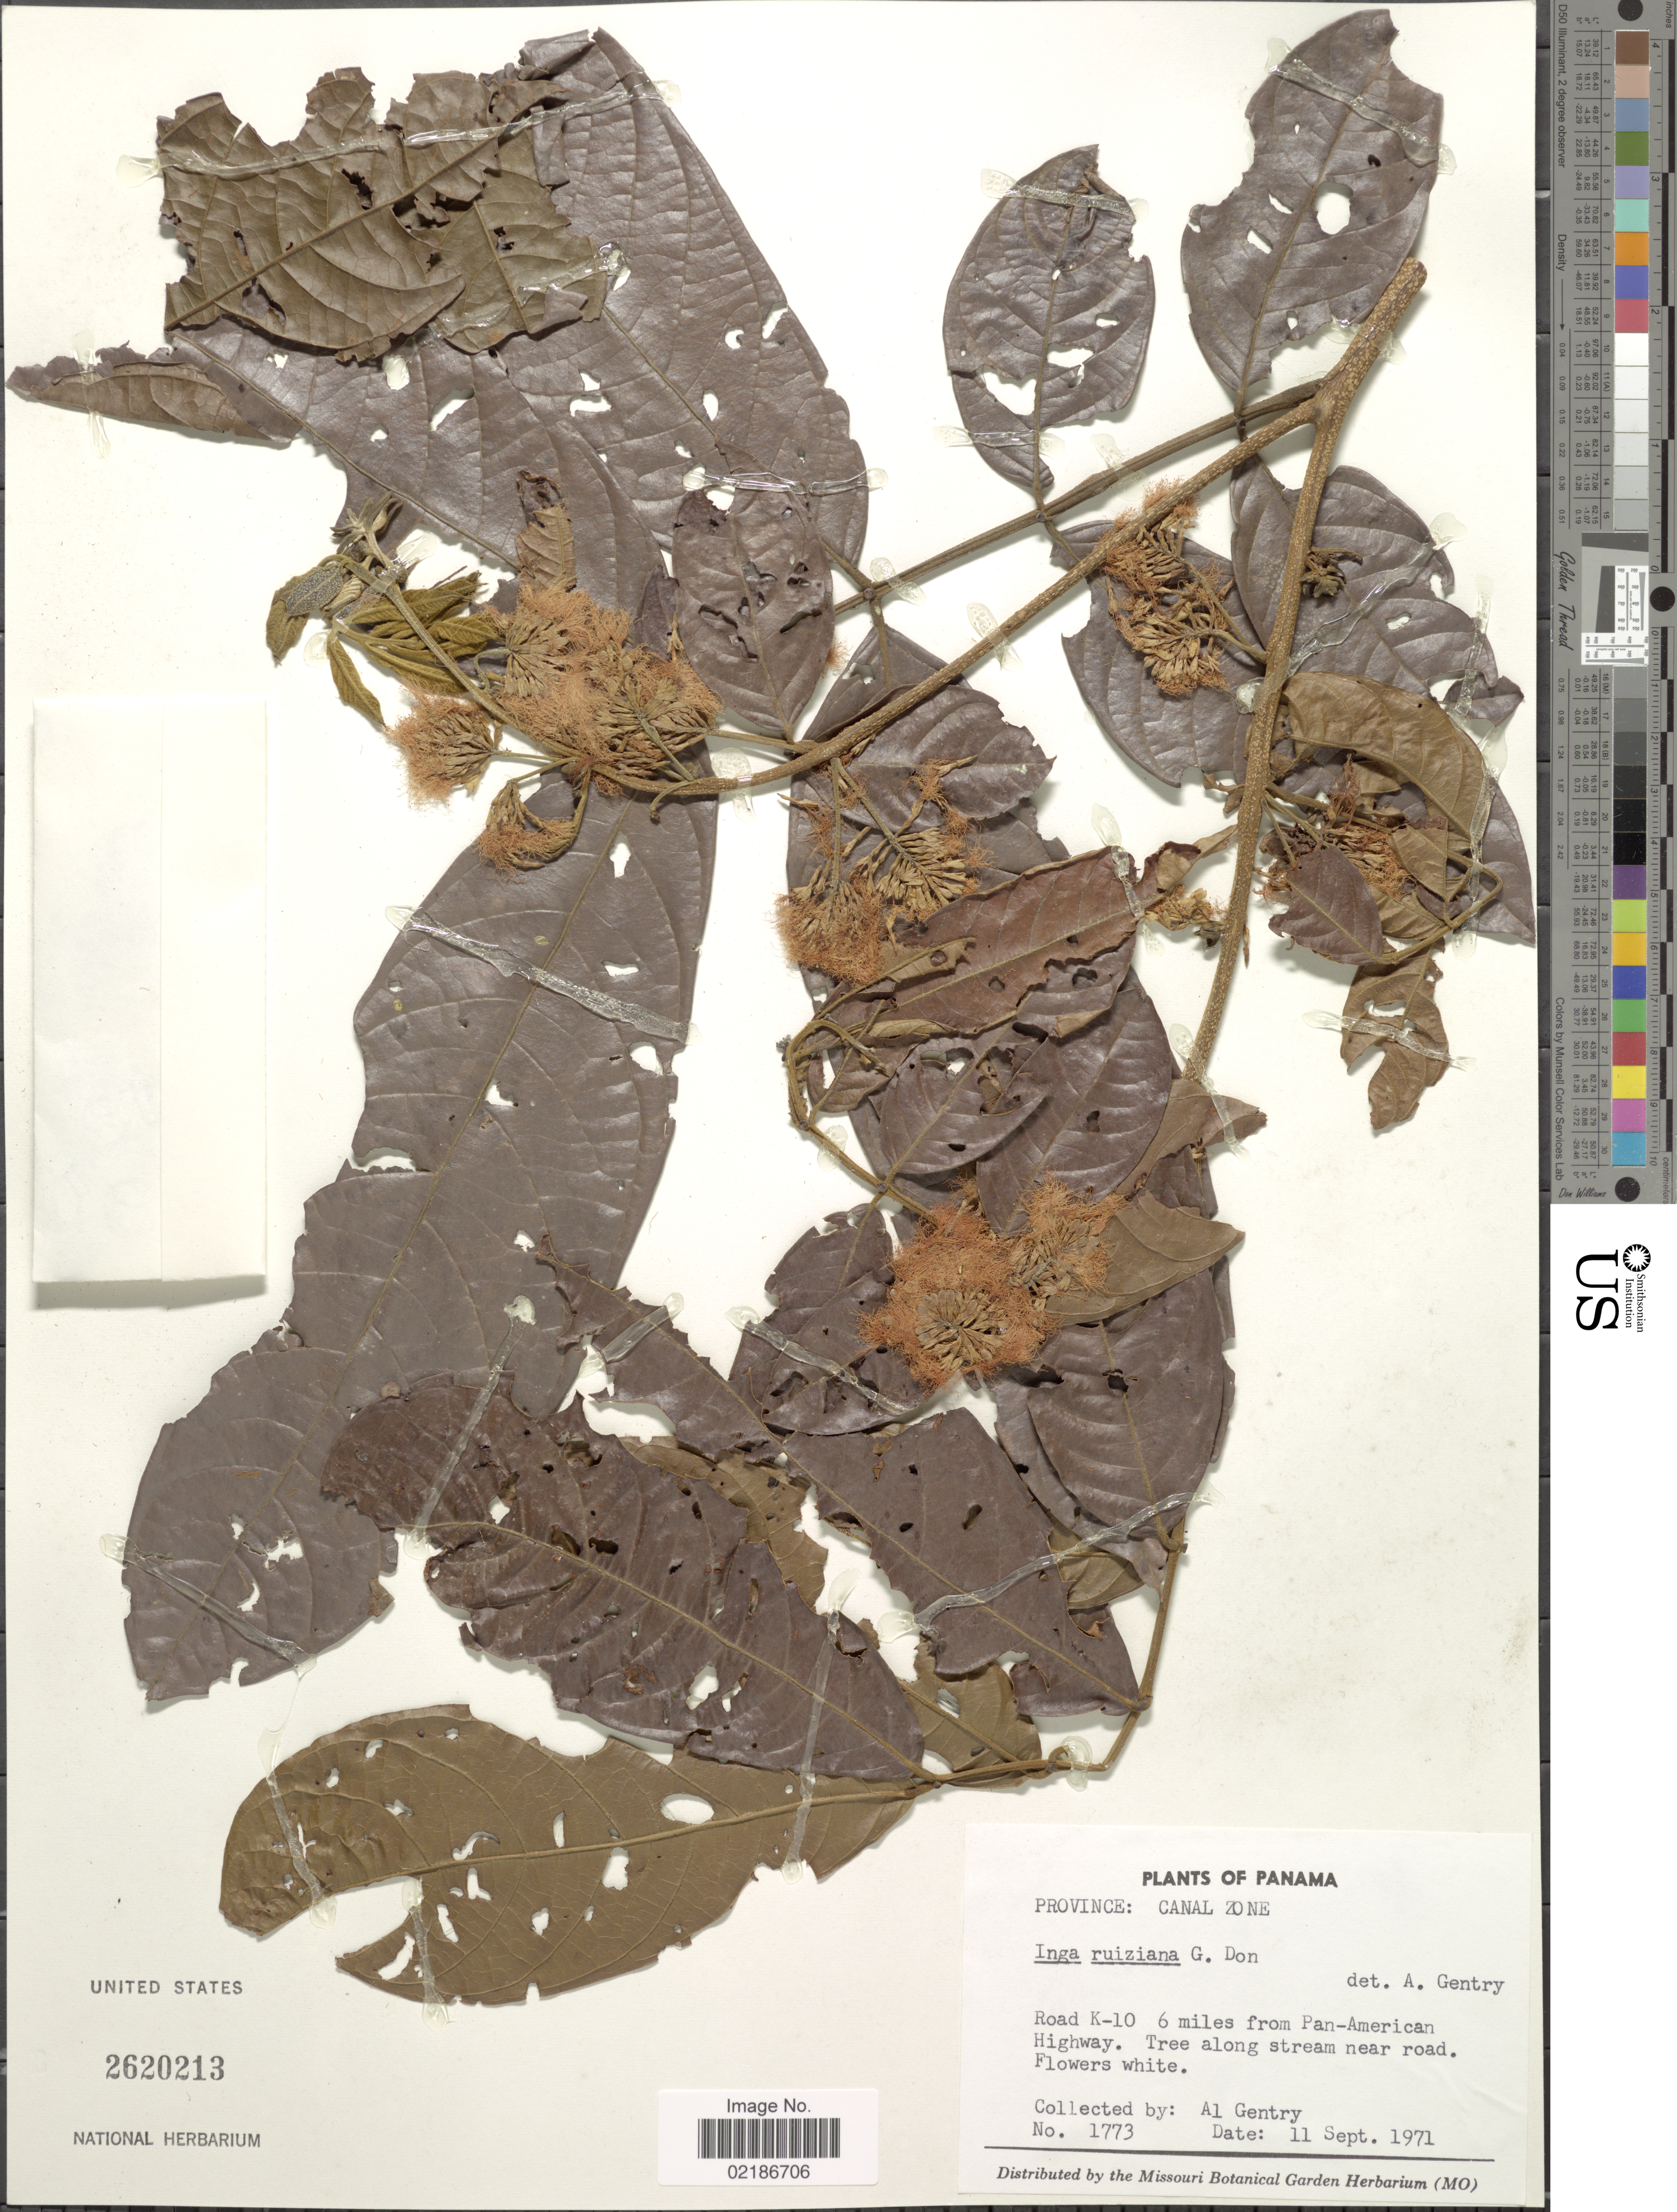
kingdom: Plantae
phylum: Tracheophyta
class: Magnoliopsida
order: Fabales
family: Fabaceae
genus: Inga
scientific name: Inga ruiziana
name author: G. Don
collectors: A. H. Gentry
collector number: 1773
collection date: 1971-09-11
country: Panama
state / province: Colón / Panamá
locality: Province Canal Zone, Road K-10, 6 miles from Pan-American Highway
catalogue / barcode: US 2620213